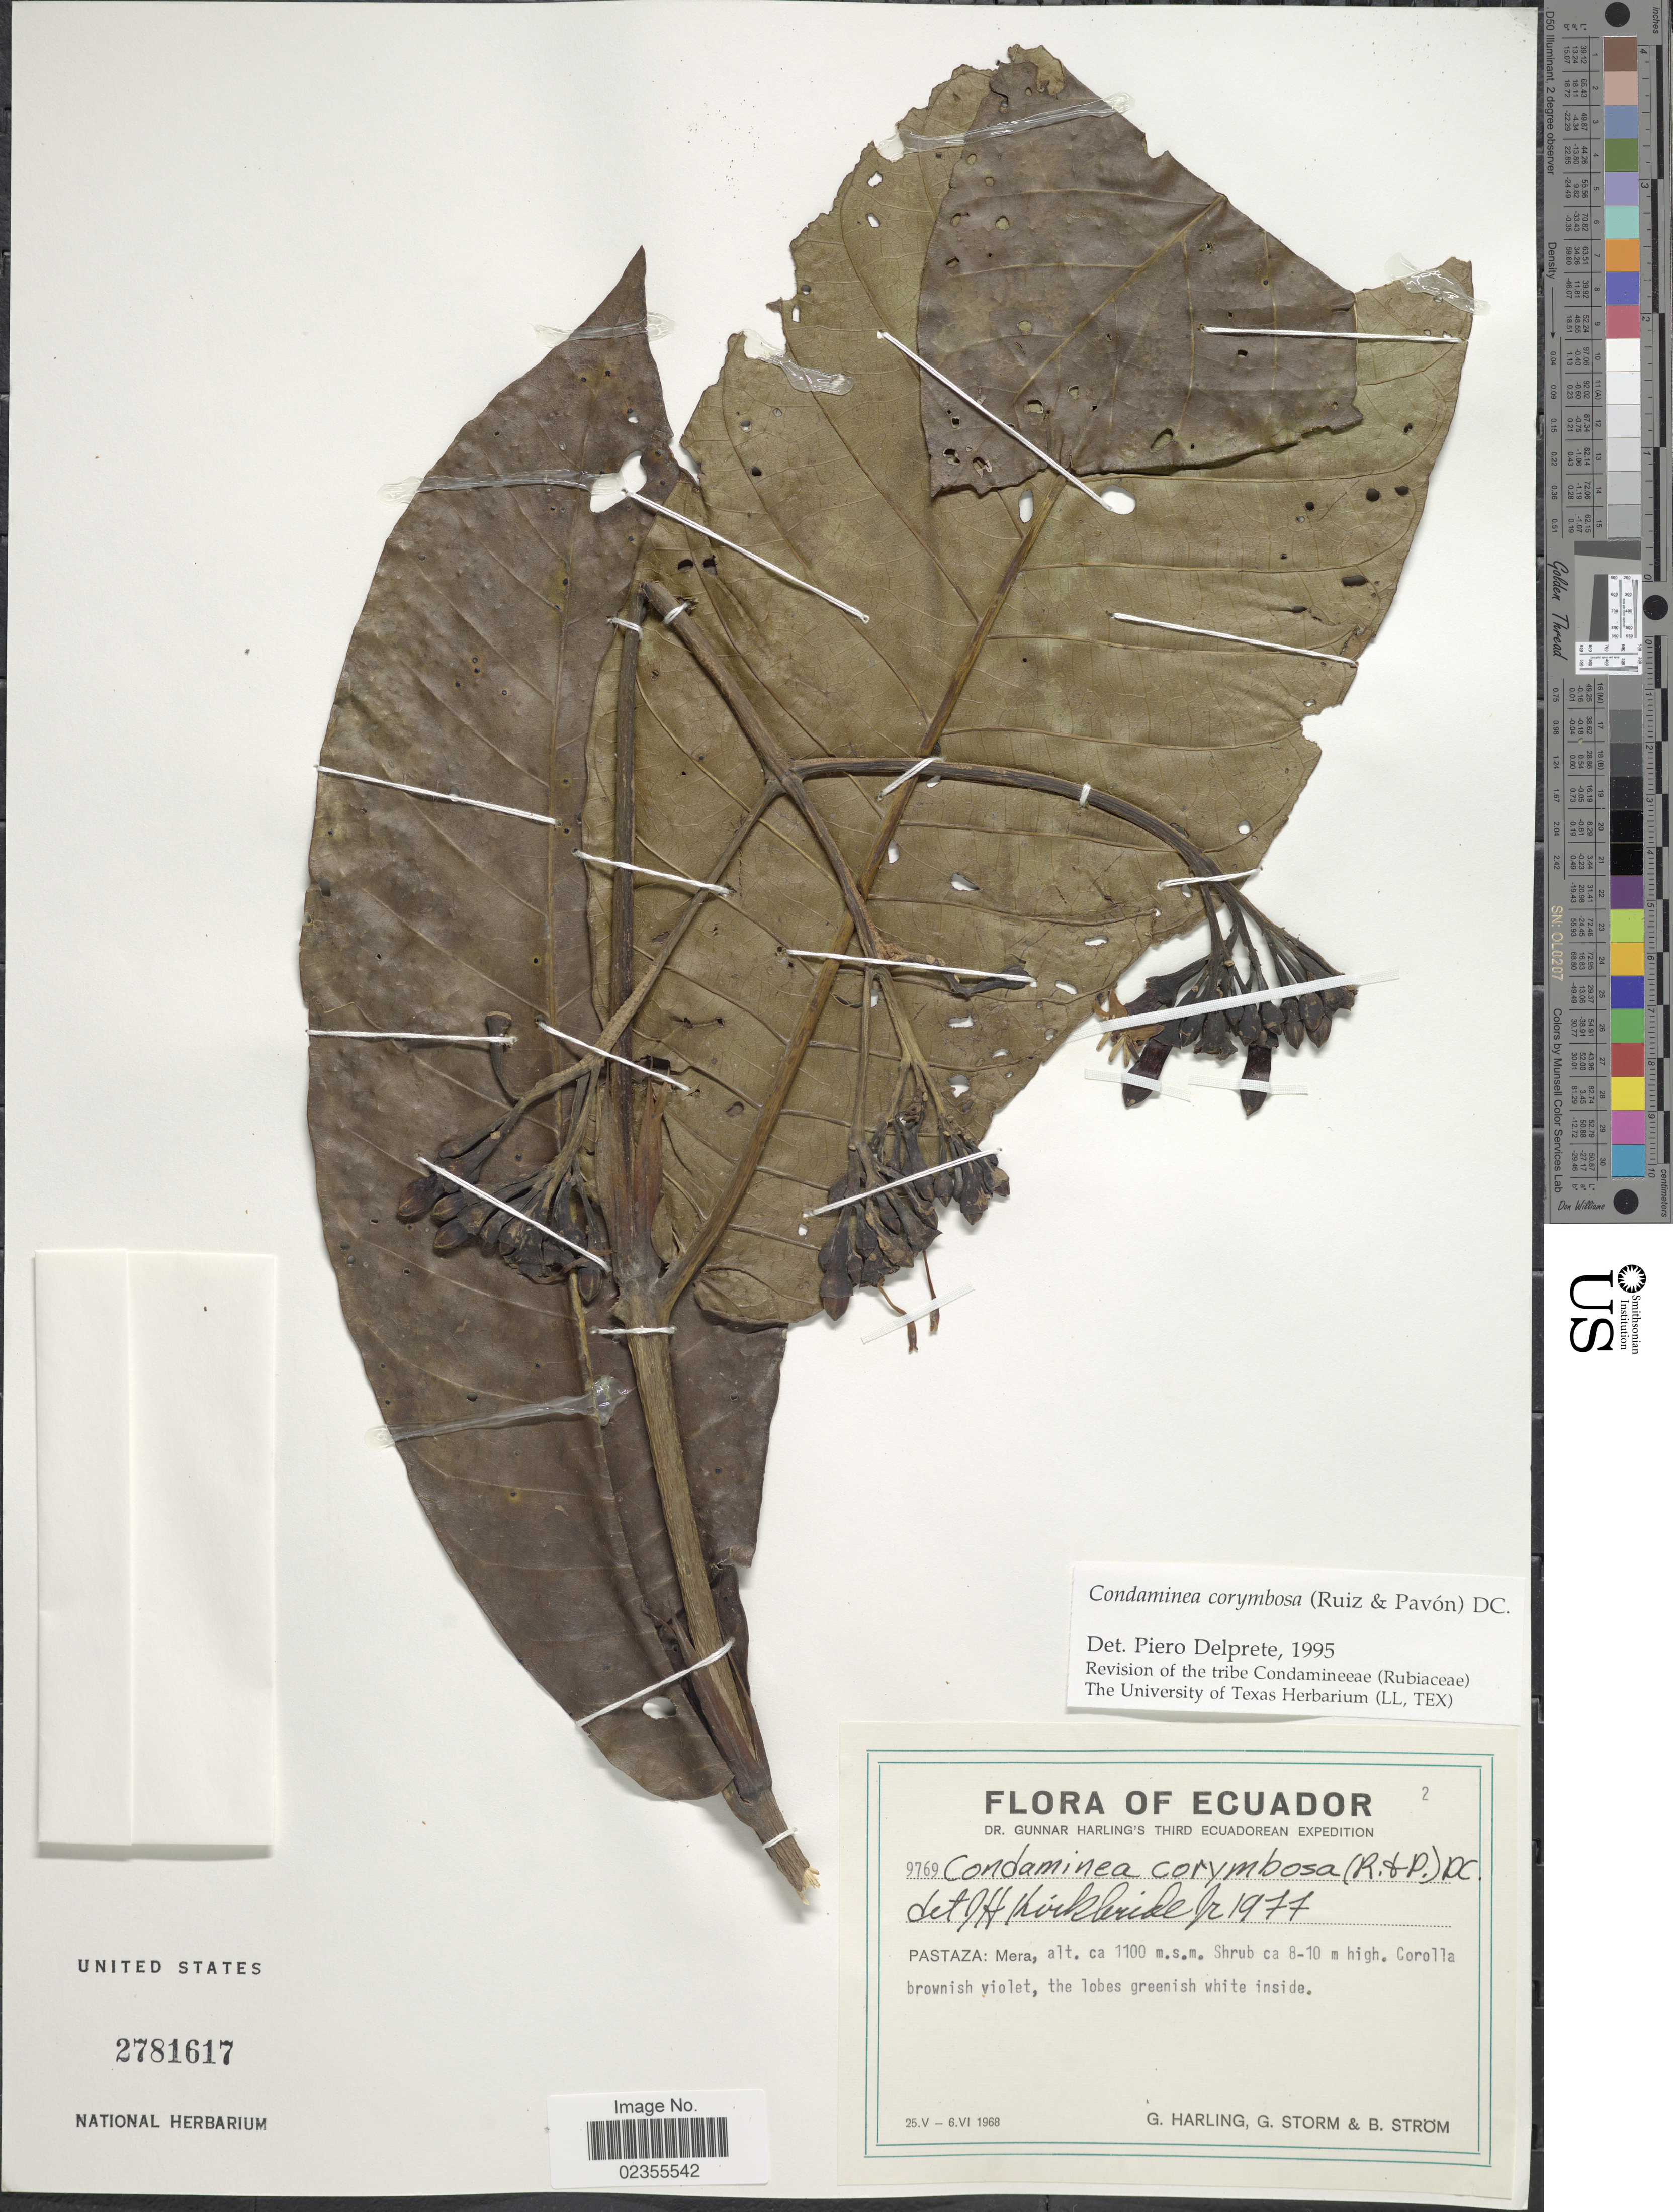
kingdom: Plantae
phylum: Tracheophyta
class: Magnoliopsida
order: Gentianales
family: Rubiaceae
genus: Condaminea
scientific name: Condaminea corymbosa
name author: (Ruiz & Pav.) DC.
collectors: G. Harling, G. Storm & B. Ström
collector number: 9769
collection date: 1968-05-25/1968-06-06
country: Ecuador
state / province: Pastaza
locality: Mera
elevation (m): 1100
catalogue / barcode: US 2781617